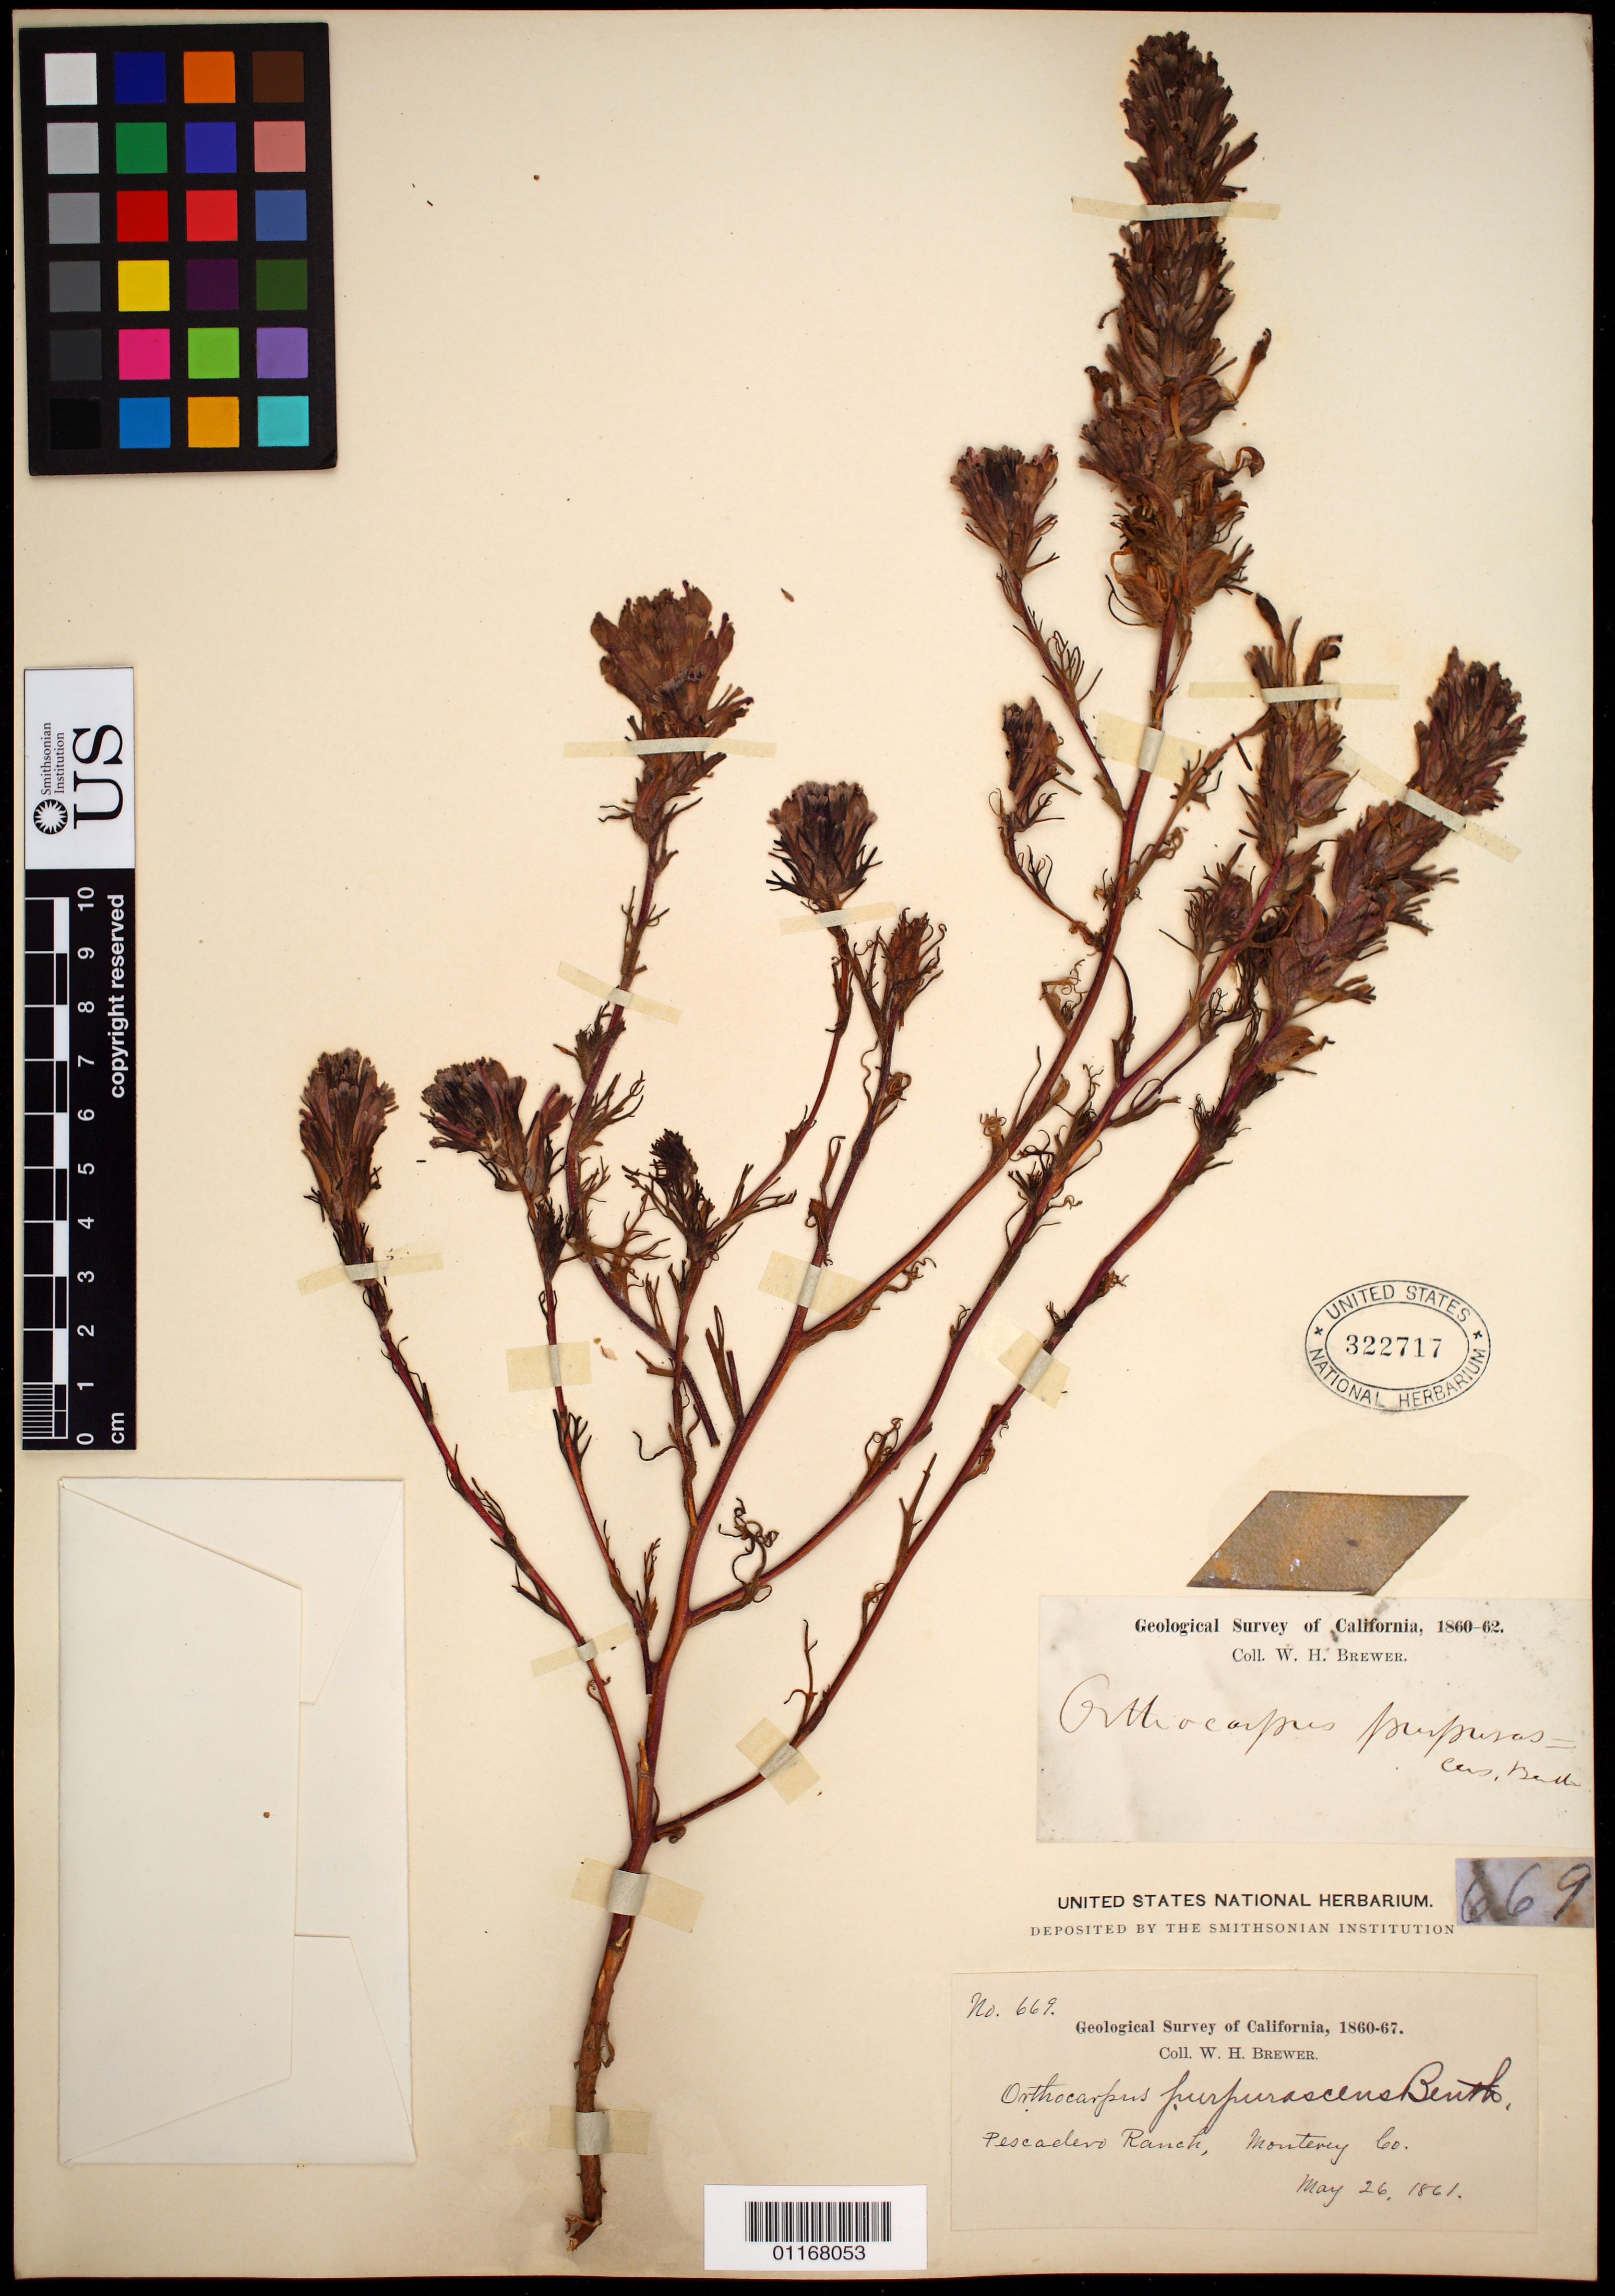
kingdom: Plantae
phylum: Tracheophyta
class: Magnoliopsida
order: Lamiales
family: Orobanchaceae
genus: Orthocarpus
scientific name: Orthocarpus purpurascens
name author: Benth.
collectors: W. H. Brewer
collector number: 669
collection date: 1861-05-26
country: United States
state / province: California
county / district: Monterey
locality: Pescadero Ranch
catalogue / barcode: US 322717